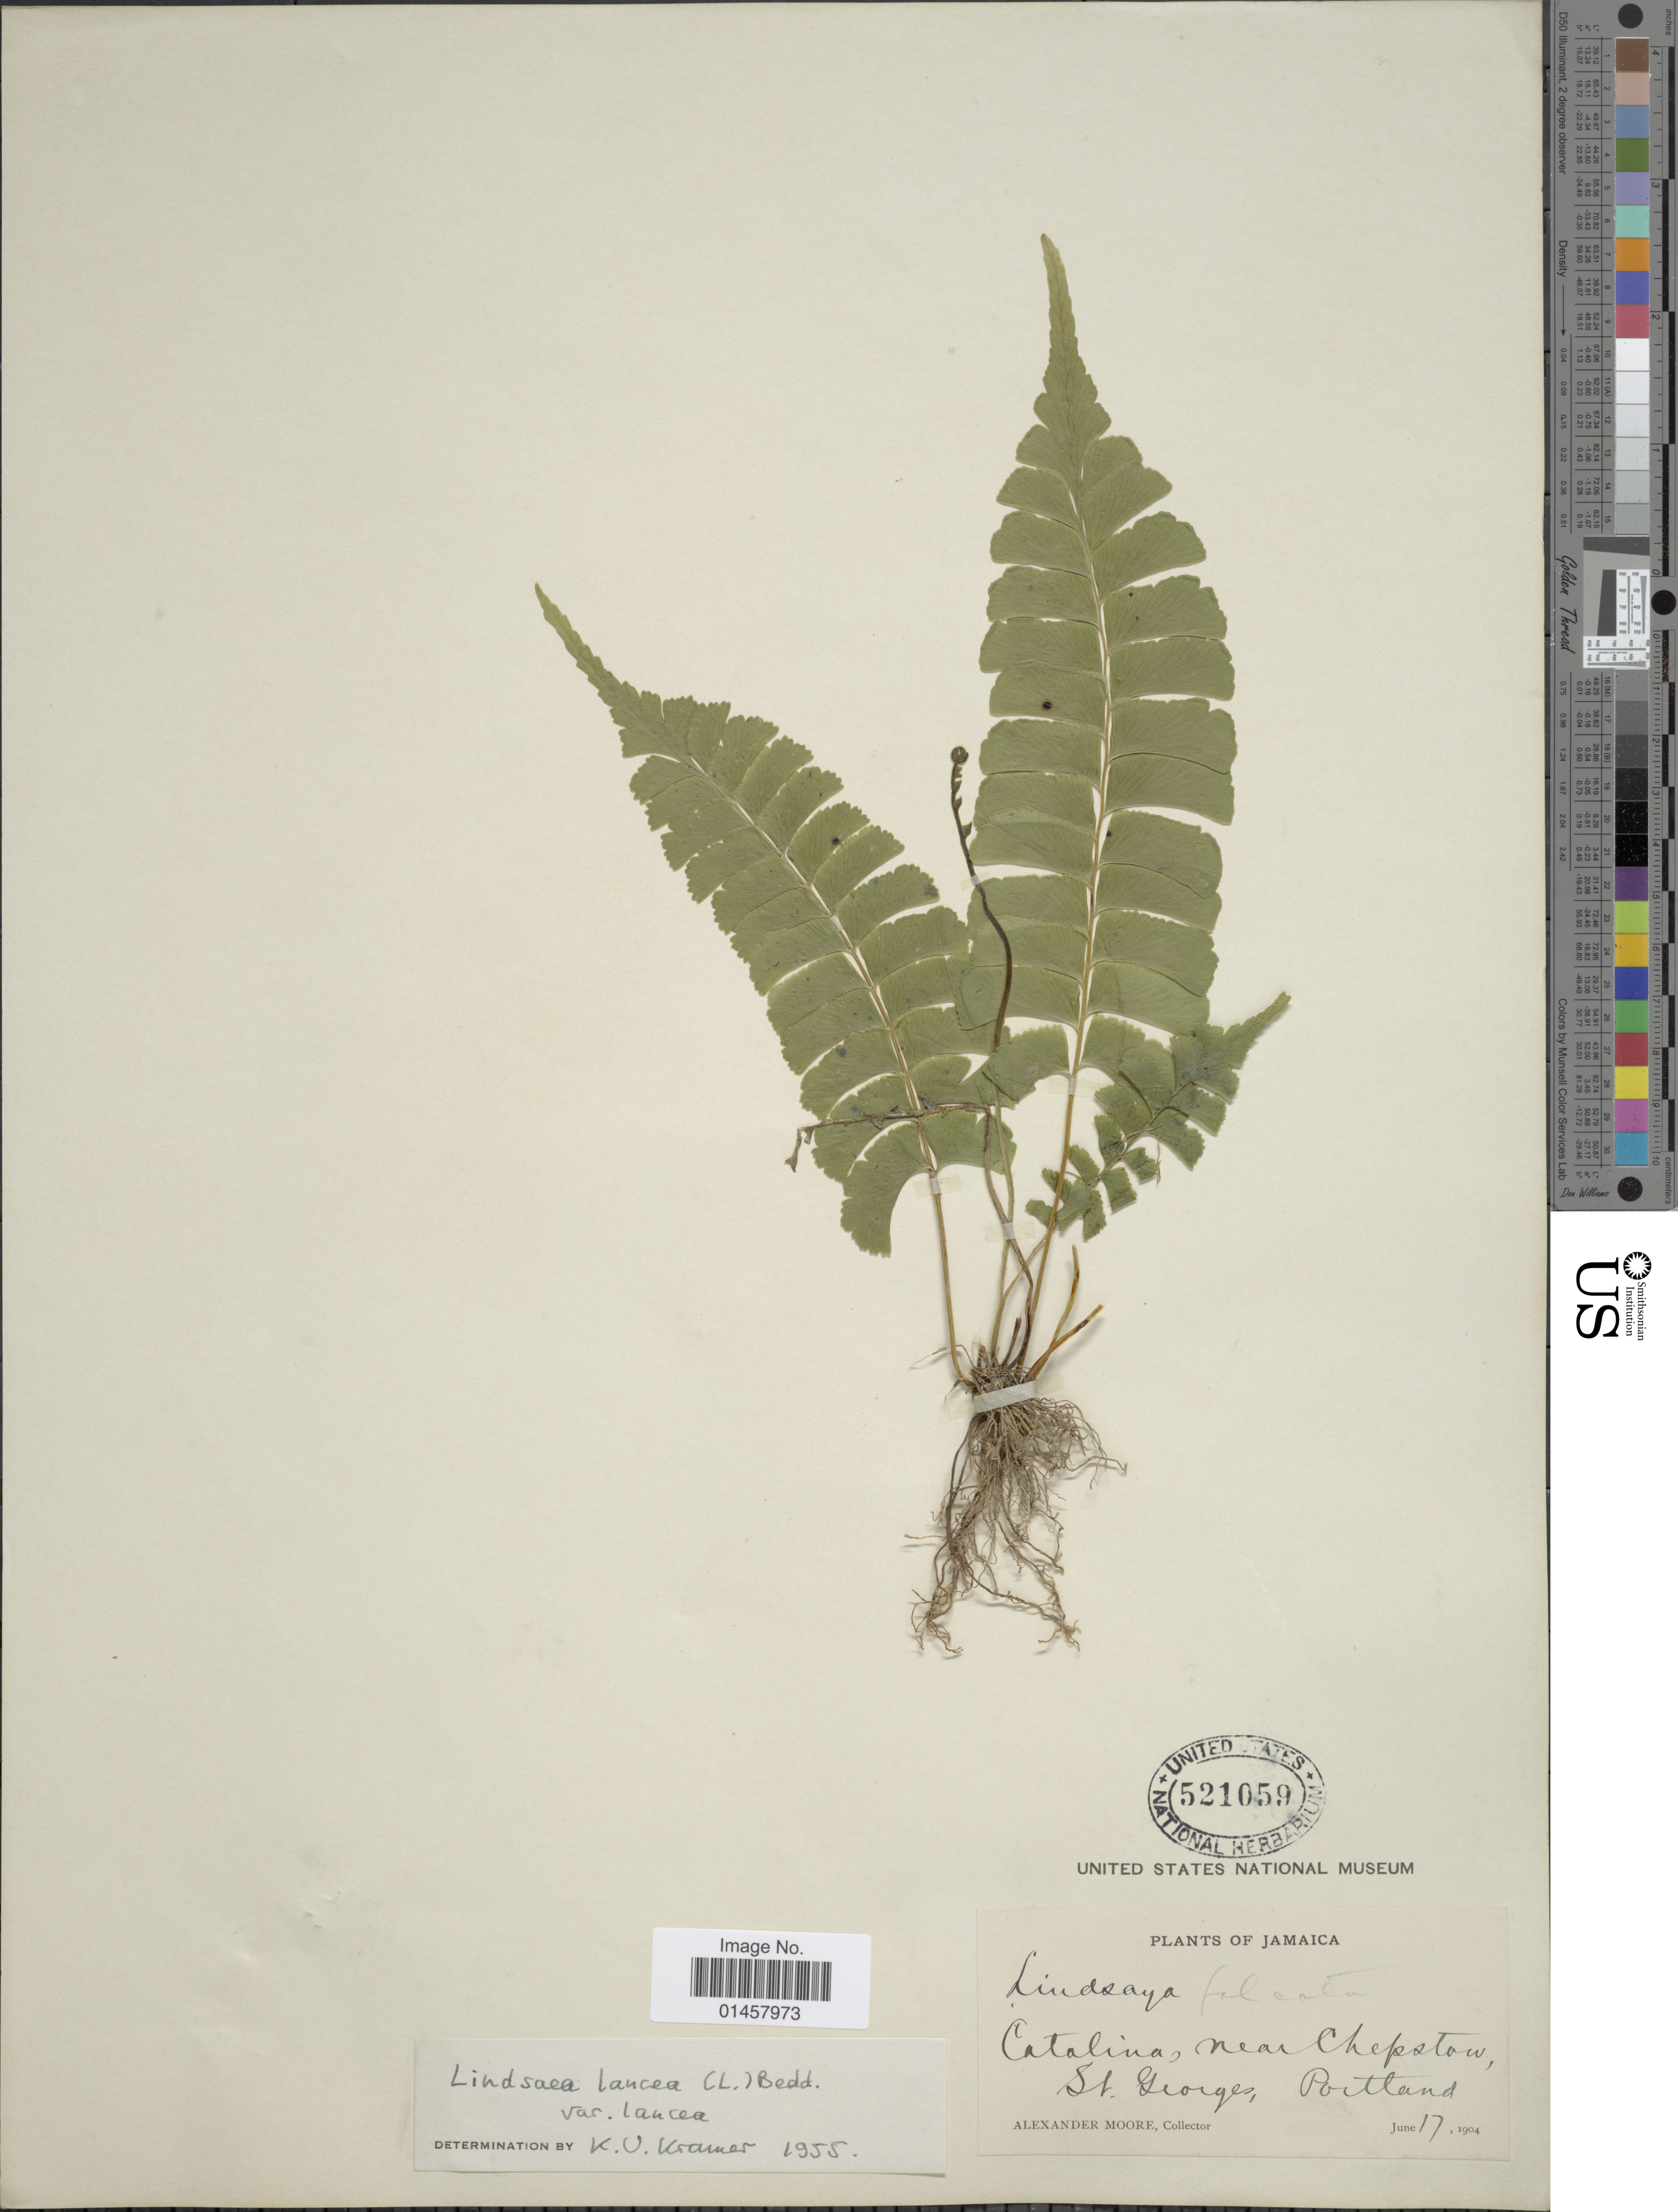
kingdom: Plantae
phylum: Tracheophyta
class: Polypodiopsida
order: Polypodiales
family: Lindsaeaceae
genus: Lindsaea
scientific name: Lindsaea lancea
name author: (L.) Bedd.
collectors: A. Moore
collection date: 1904-06-17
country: Jamaica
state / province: Portland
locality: Catalina, near Chepstow, St. Georges, Portland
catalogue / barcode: US 521059